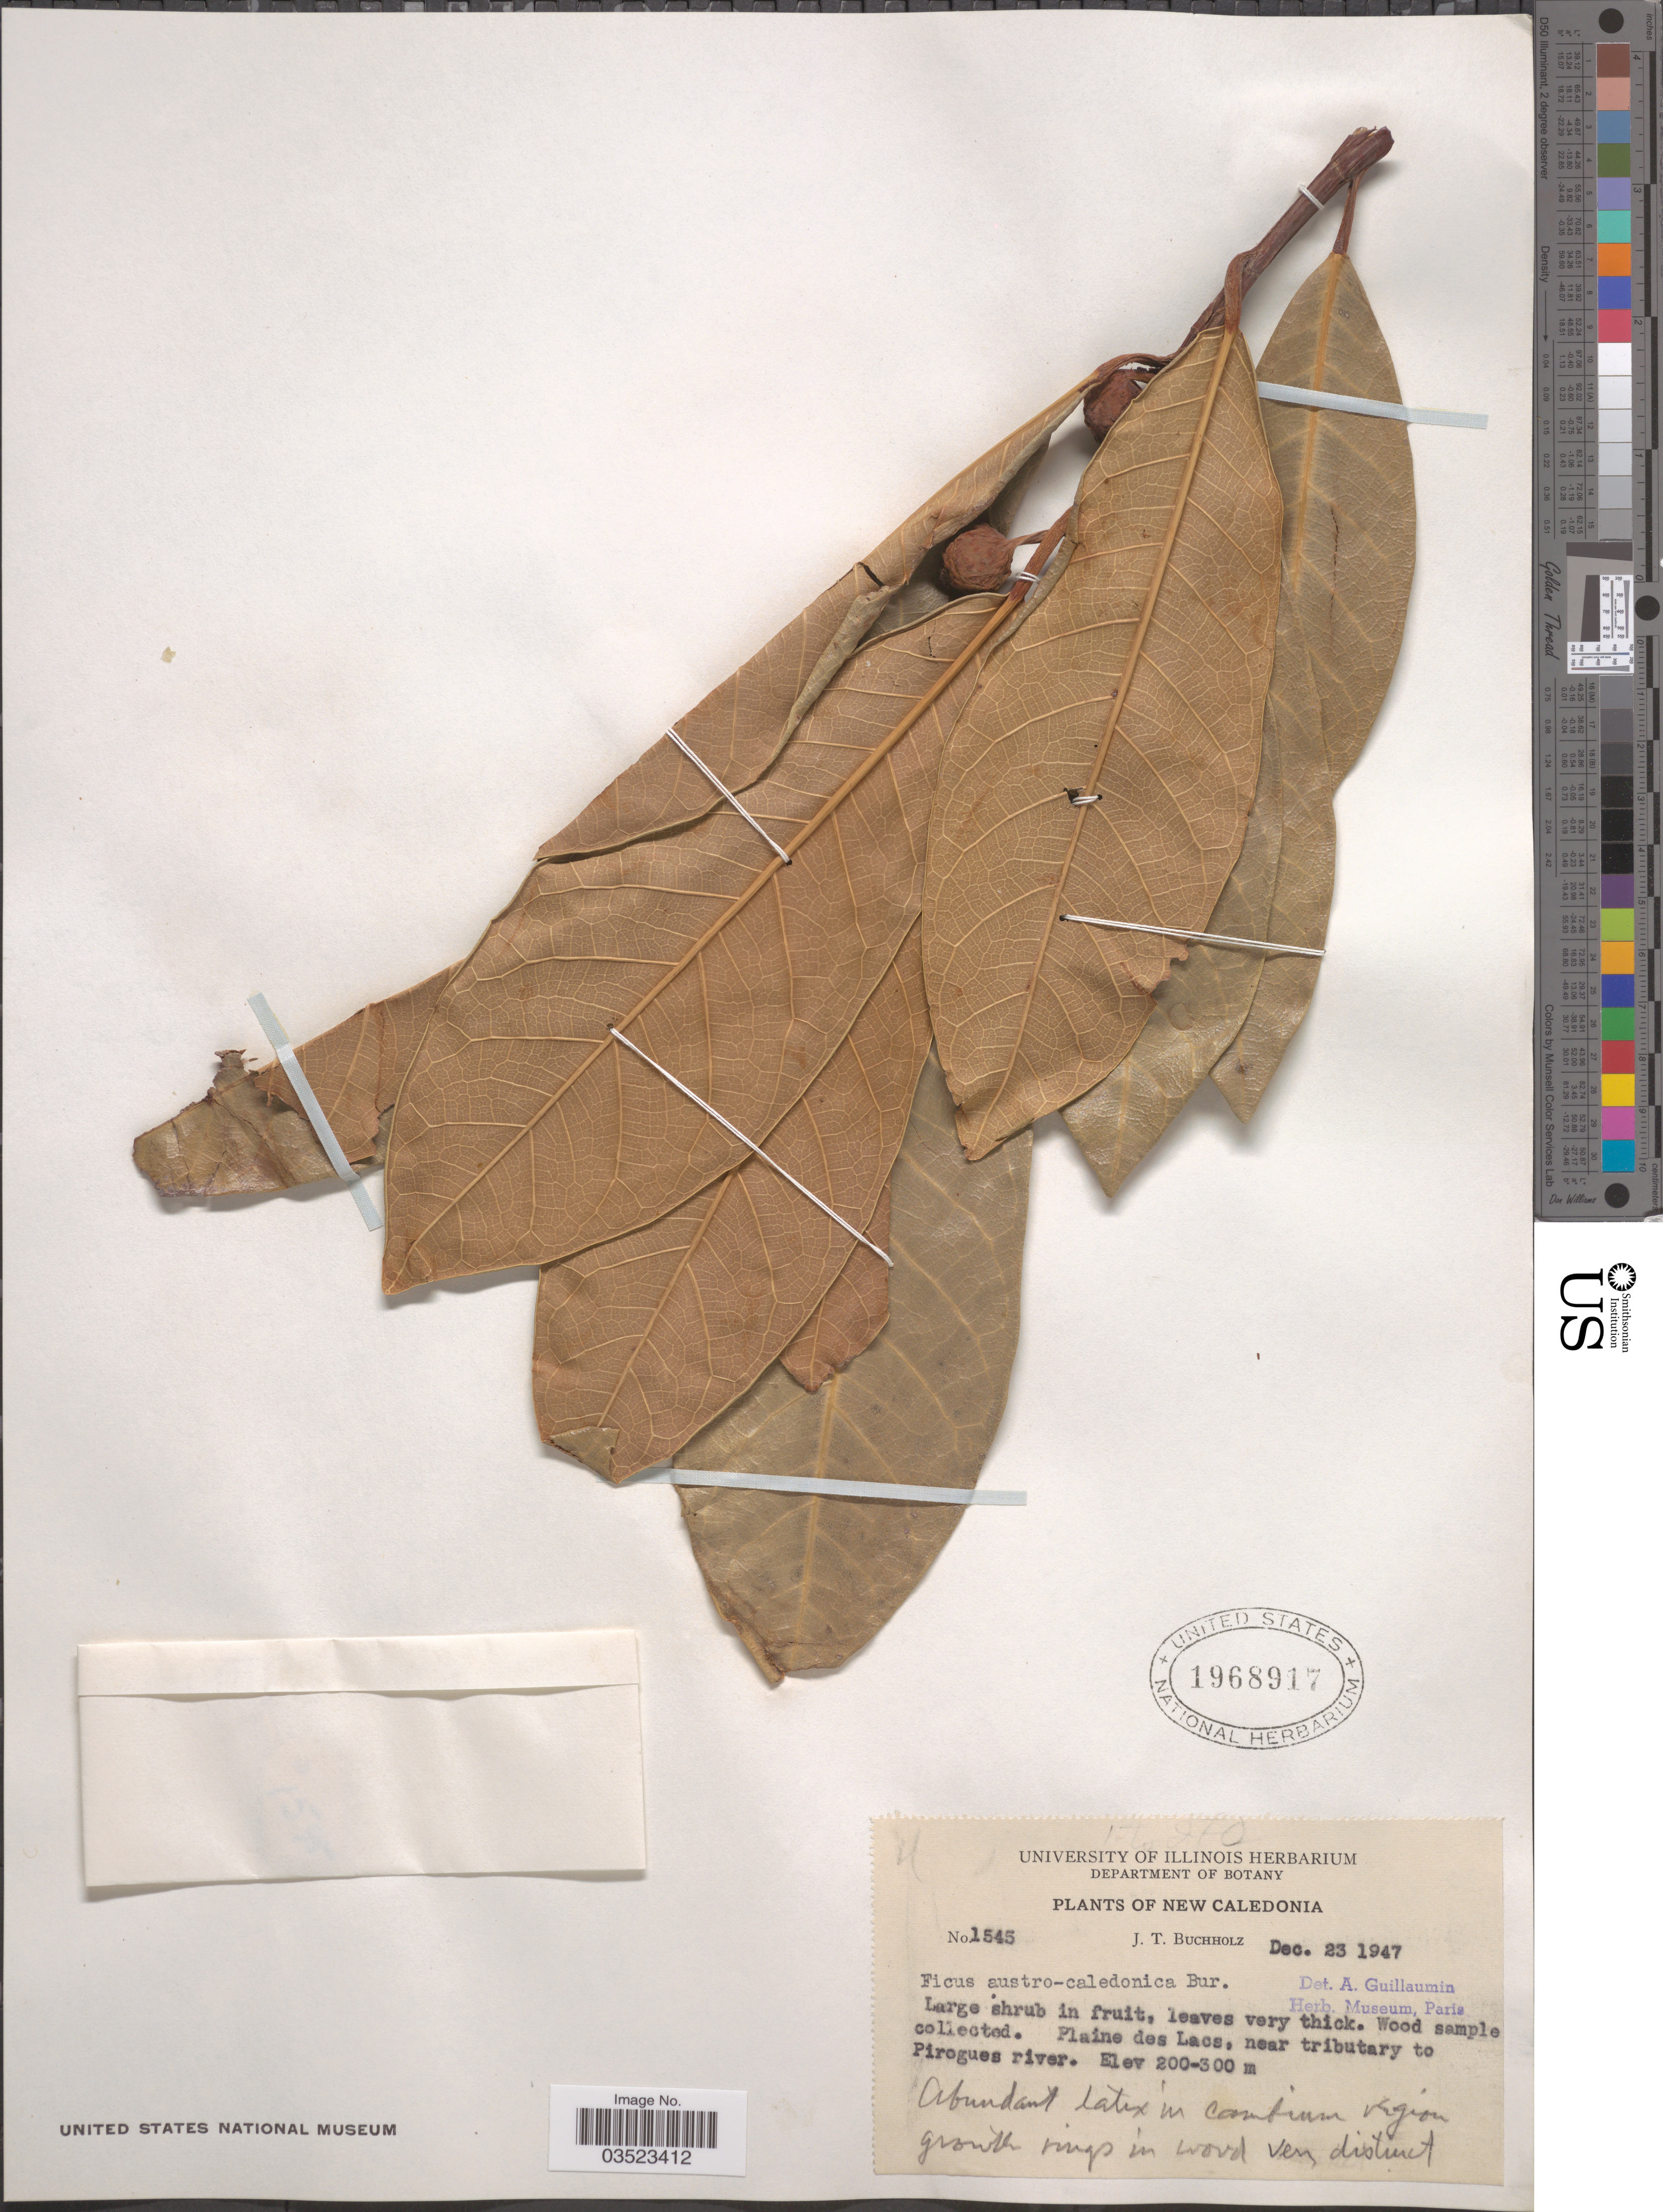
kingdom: Plantae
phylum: Tracheophyta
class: Magnoliopsida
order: Rosales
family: Moraceae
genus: Ficus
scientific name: Ficus austrocaledonica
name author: Bureau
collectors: J. T. Buchholz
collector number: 1545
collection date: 1947-12-23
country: New Caledonia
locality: Plaine des Lacs, near tributary to Pirogues river.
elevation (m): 200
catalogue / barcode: US 1968917